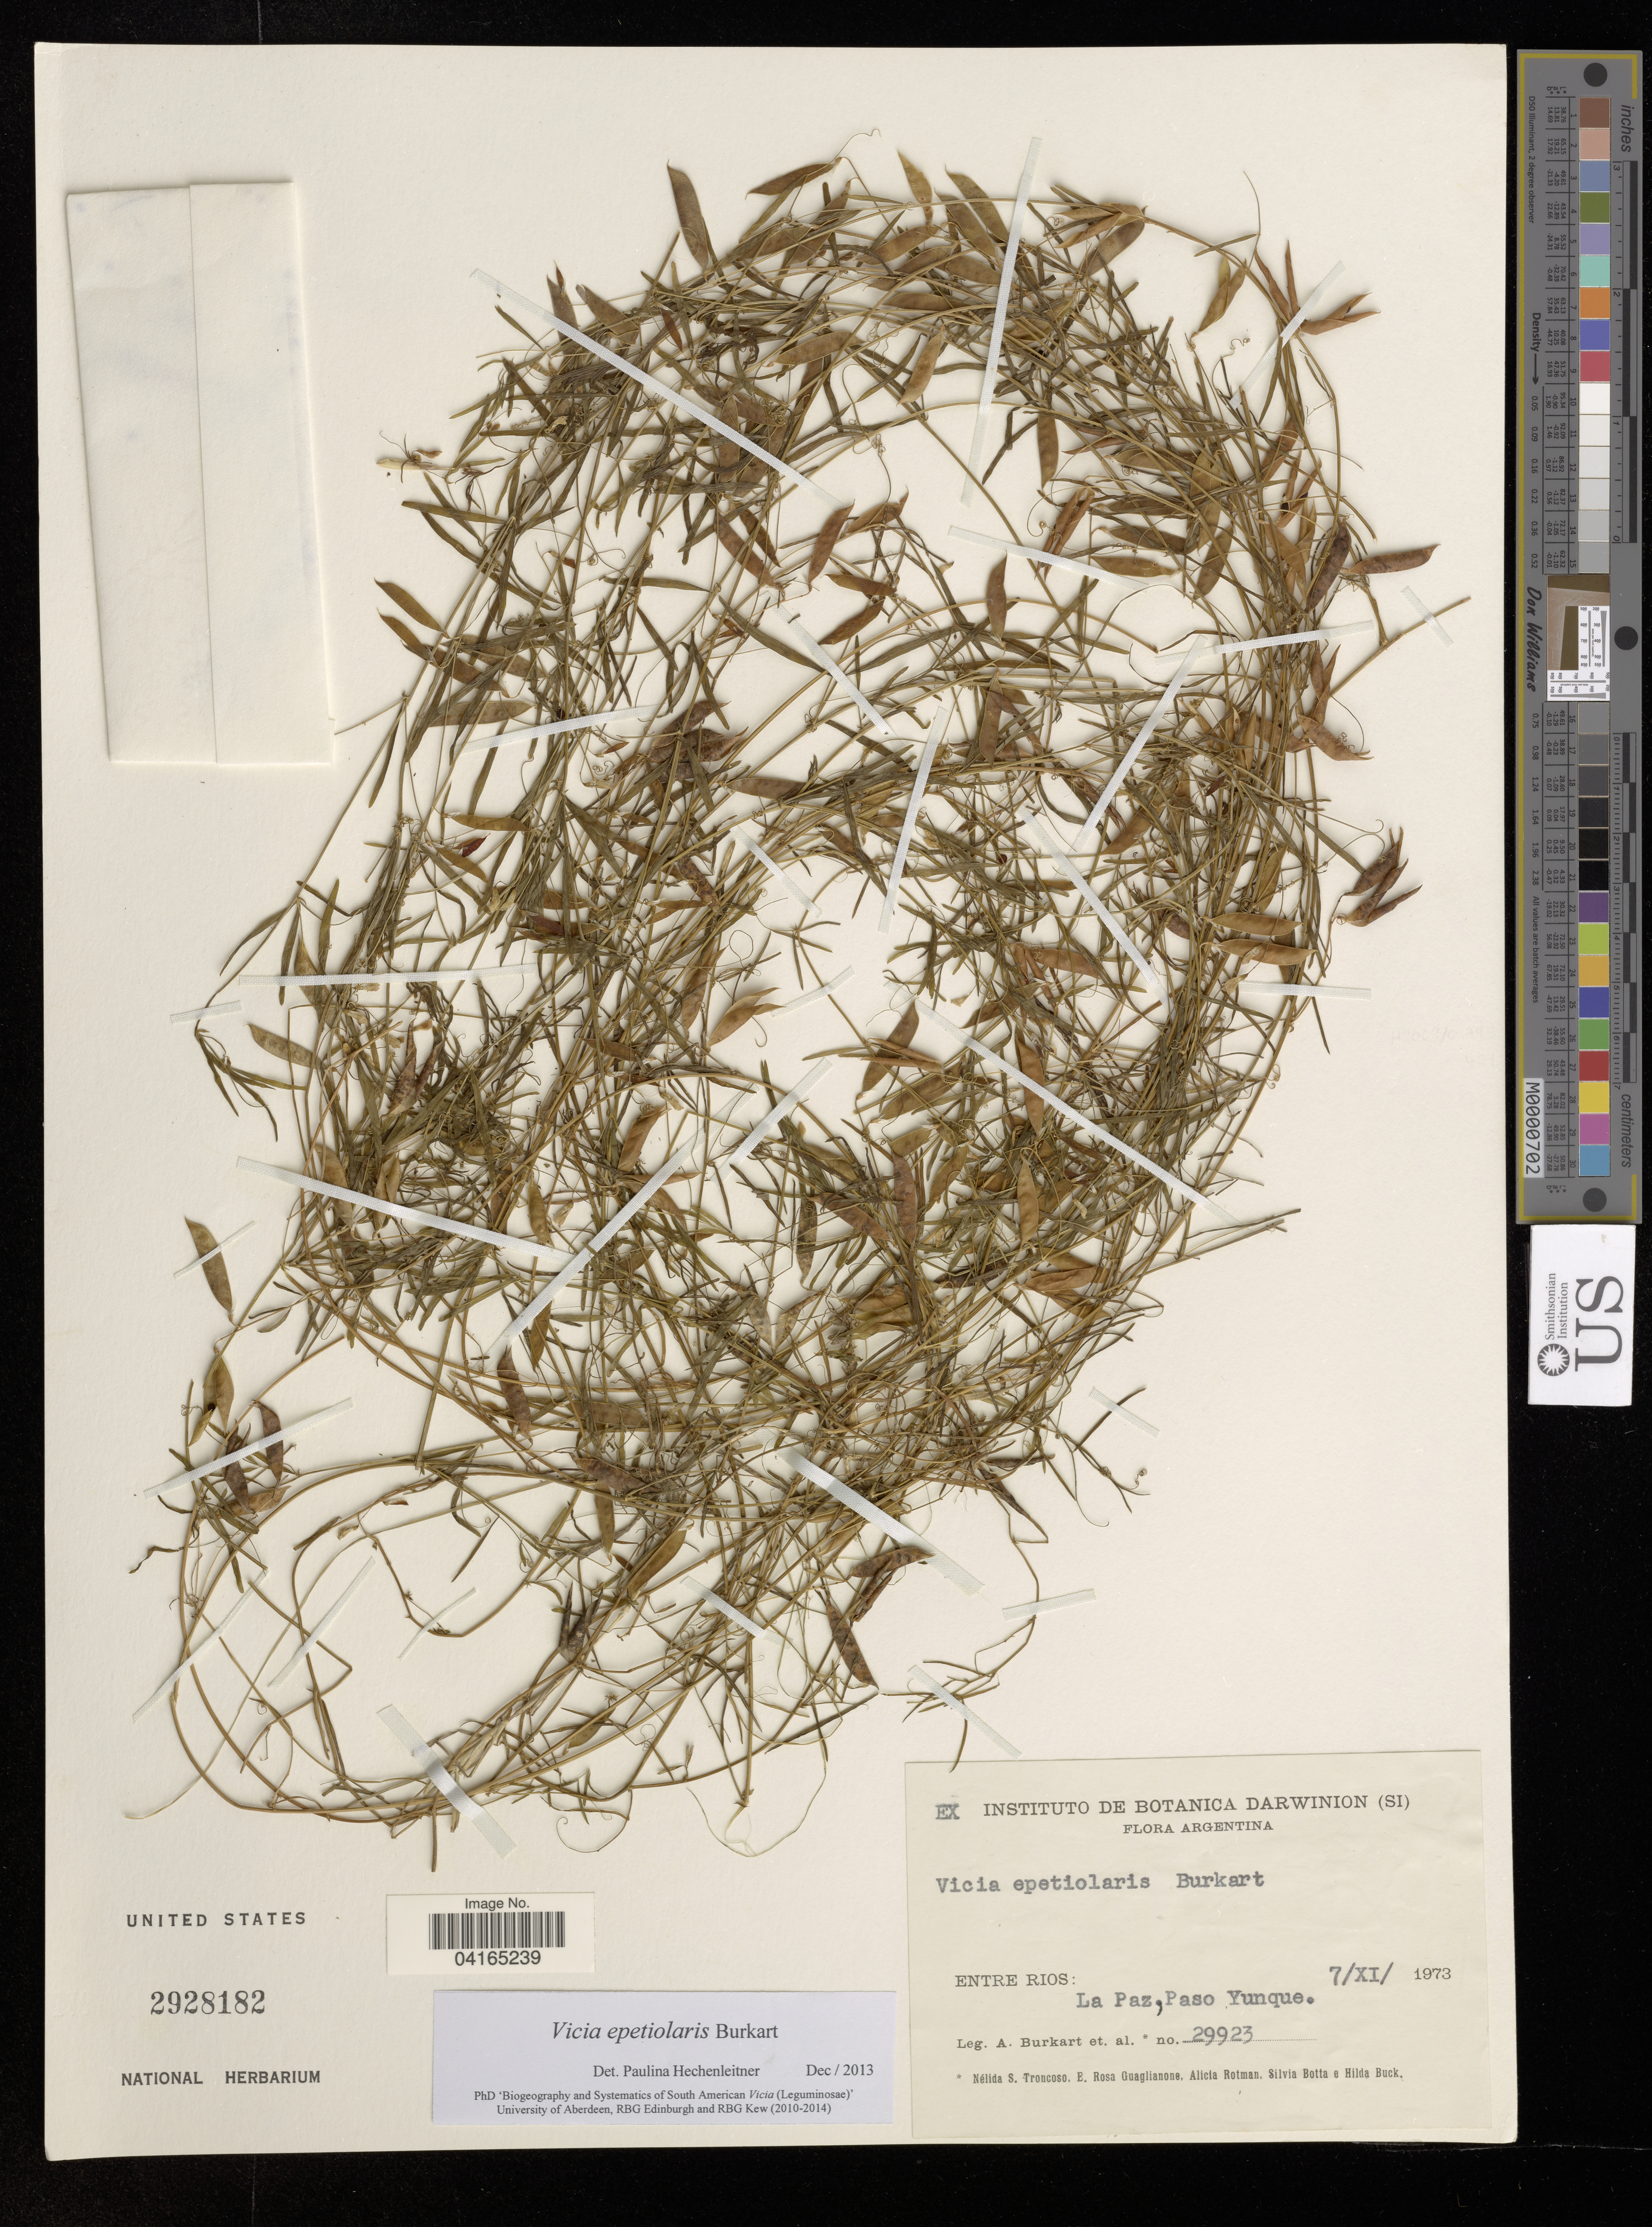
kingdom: Plantae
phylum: Tracheophyta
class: Magnoliopsida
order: Fabales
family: Fabaceae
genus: Vicia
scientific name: Vicia epetiolaris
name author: Burkart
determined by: Hechenleitner, Paulina, RBG Edinburgh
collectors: A. E. Burkart, N. S. Troncoso, E. R. Guaglianone, A. D. Rotman & et al.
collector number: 29923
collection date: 1973-11-07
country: Argentina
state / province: Entre Rios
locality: La Paz, Paso Yunque.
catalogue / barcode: US 2928182